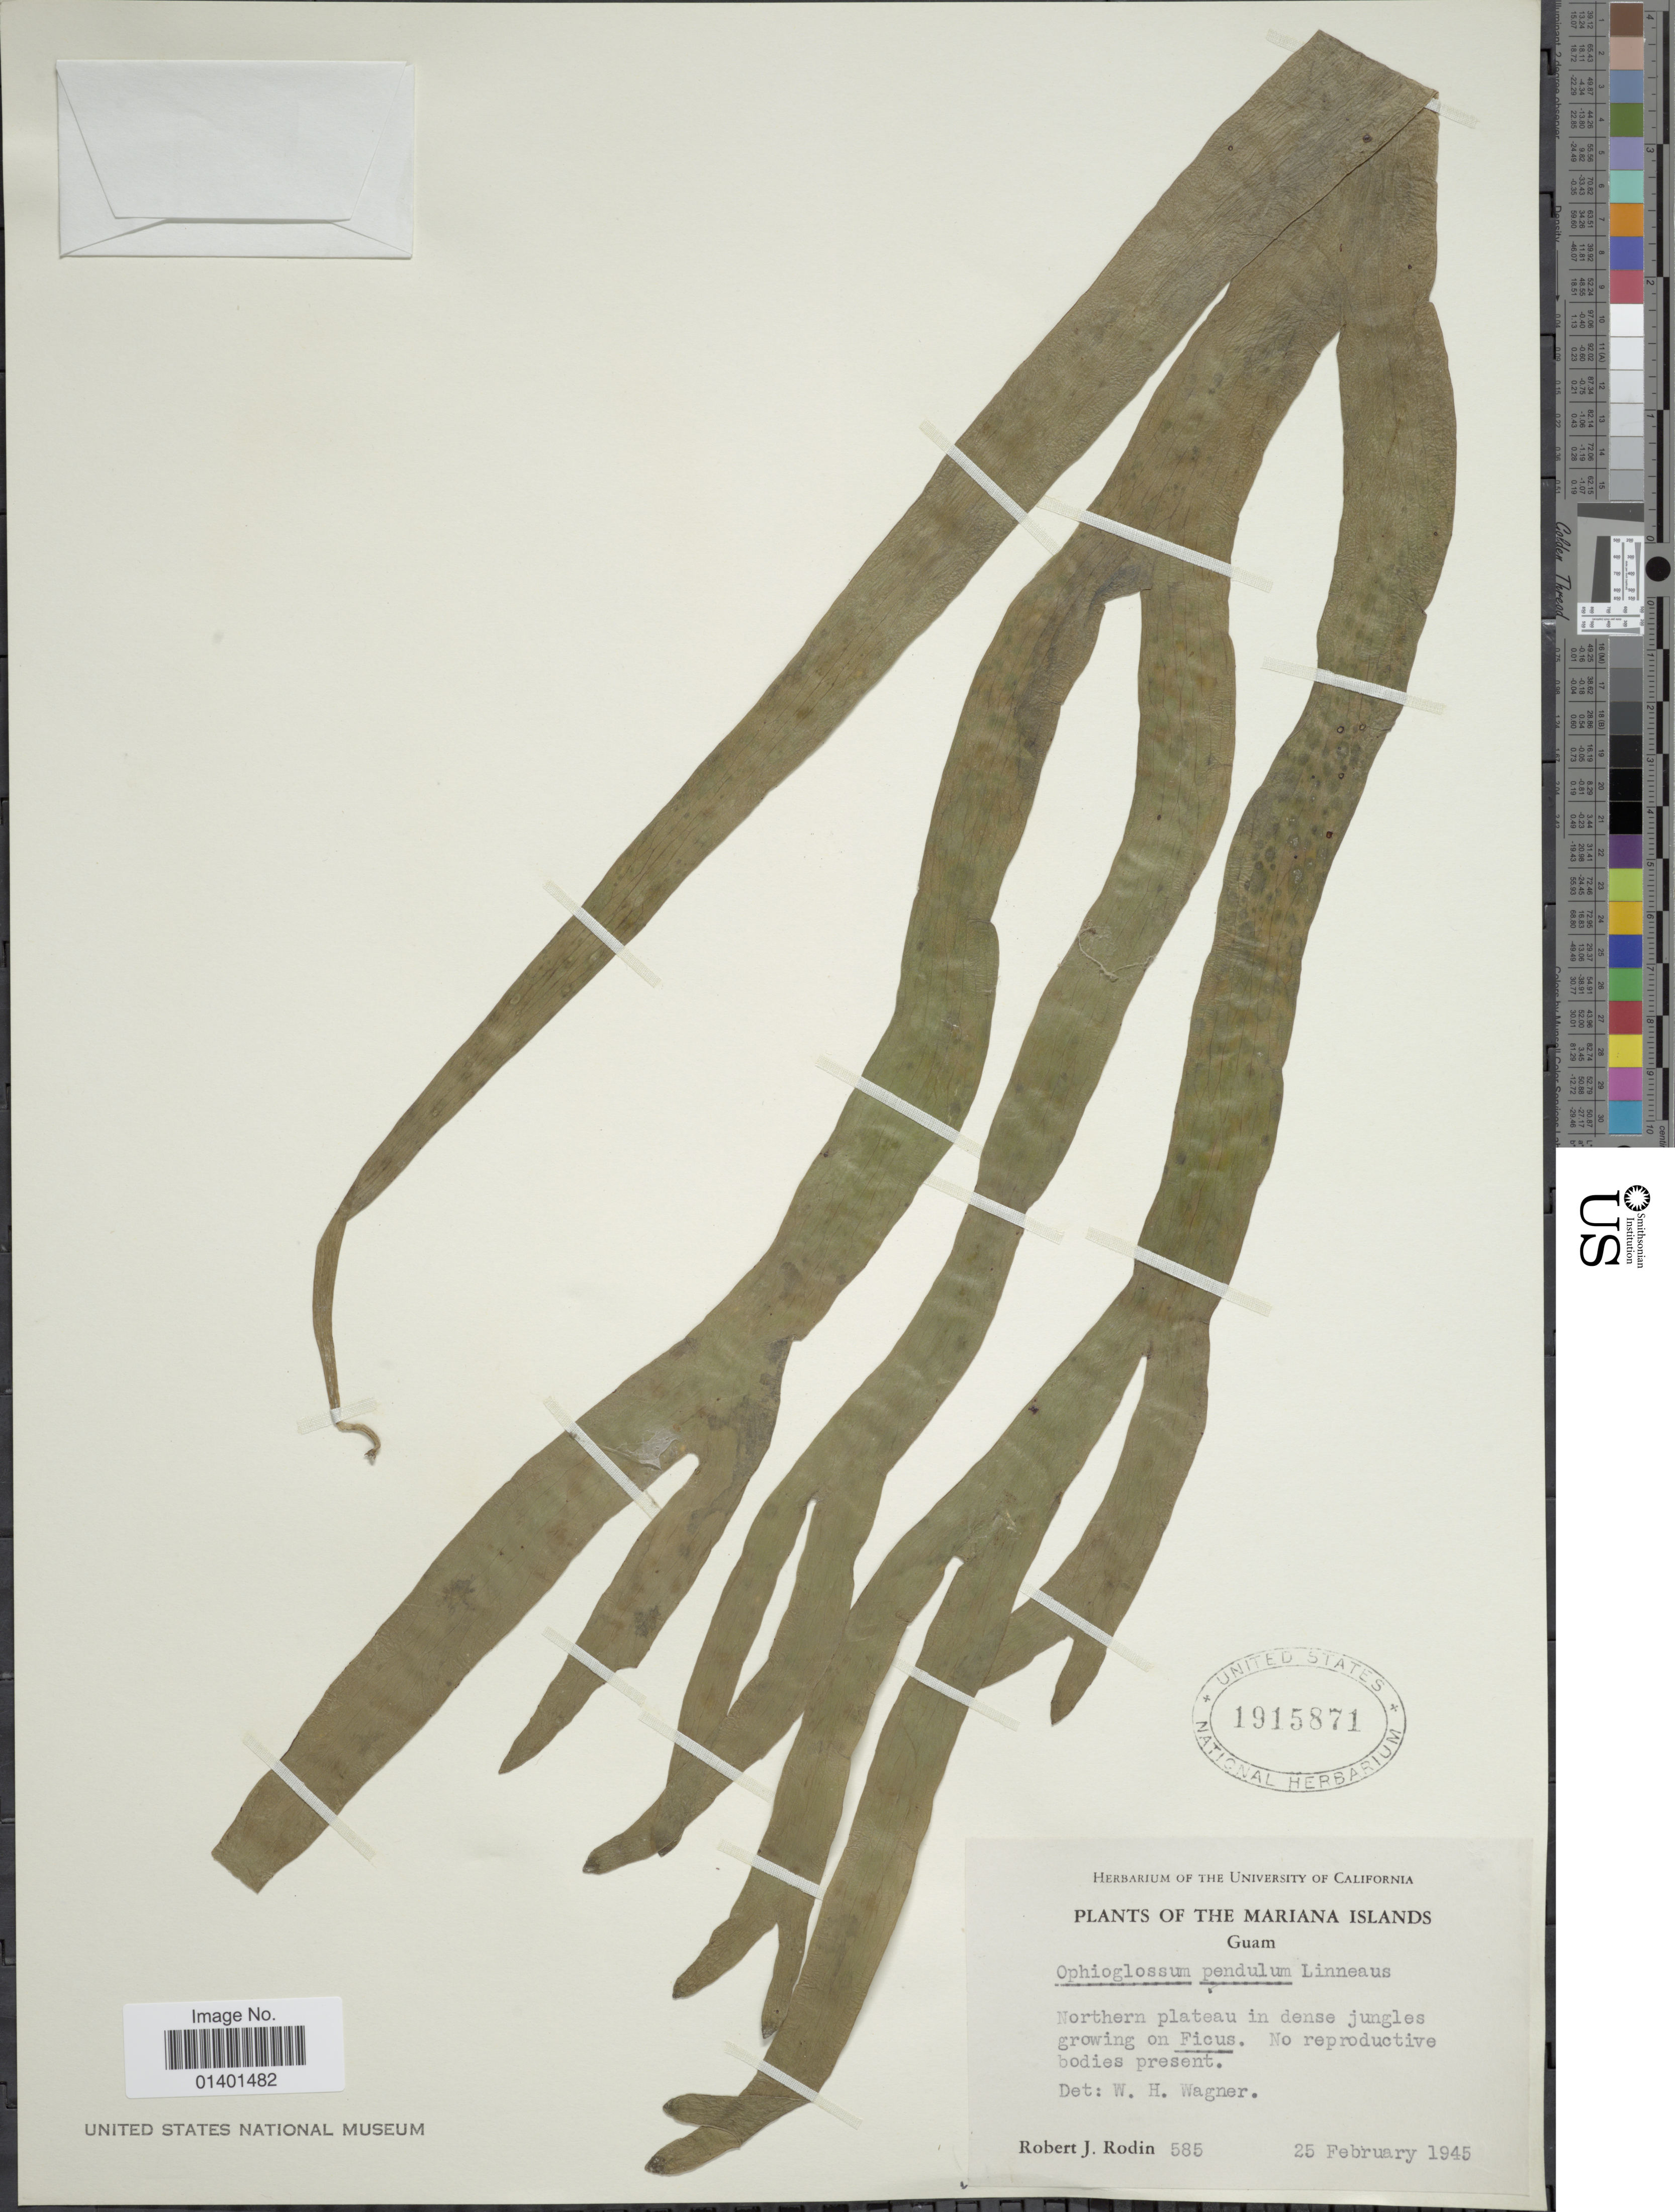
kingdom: Plantae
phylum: Tracheophyta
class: Polypodiopsida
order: Ophioglossales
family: Ophioglossaceae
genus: Ophioderma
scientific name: Ophioderma pendulum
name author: (L.) C. Presl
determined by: Wagner, W. L., (BOT), Smithsonian Institution - National Museum of Natural History (UNITED STATES)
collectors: R. J. Rodin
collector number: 585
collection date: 1945-02-25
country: Guam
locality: Marianas islands, northern plateau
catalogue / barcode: US 1915871